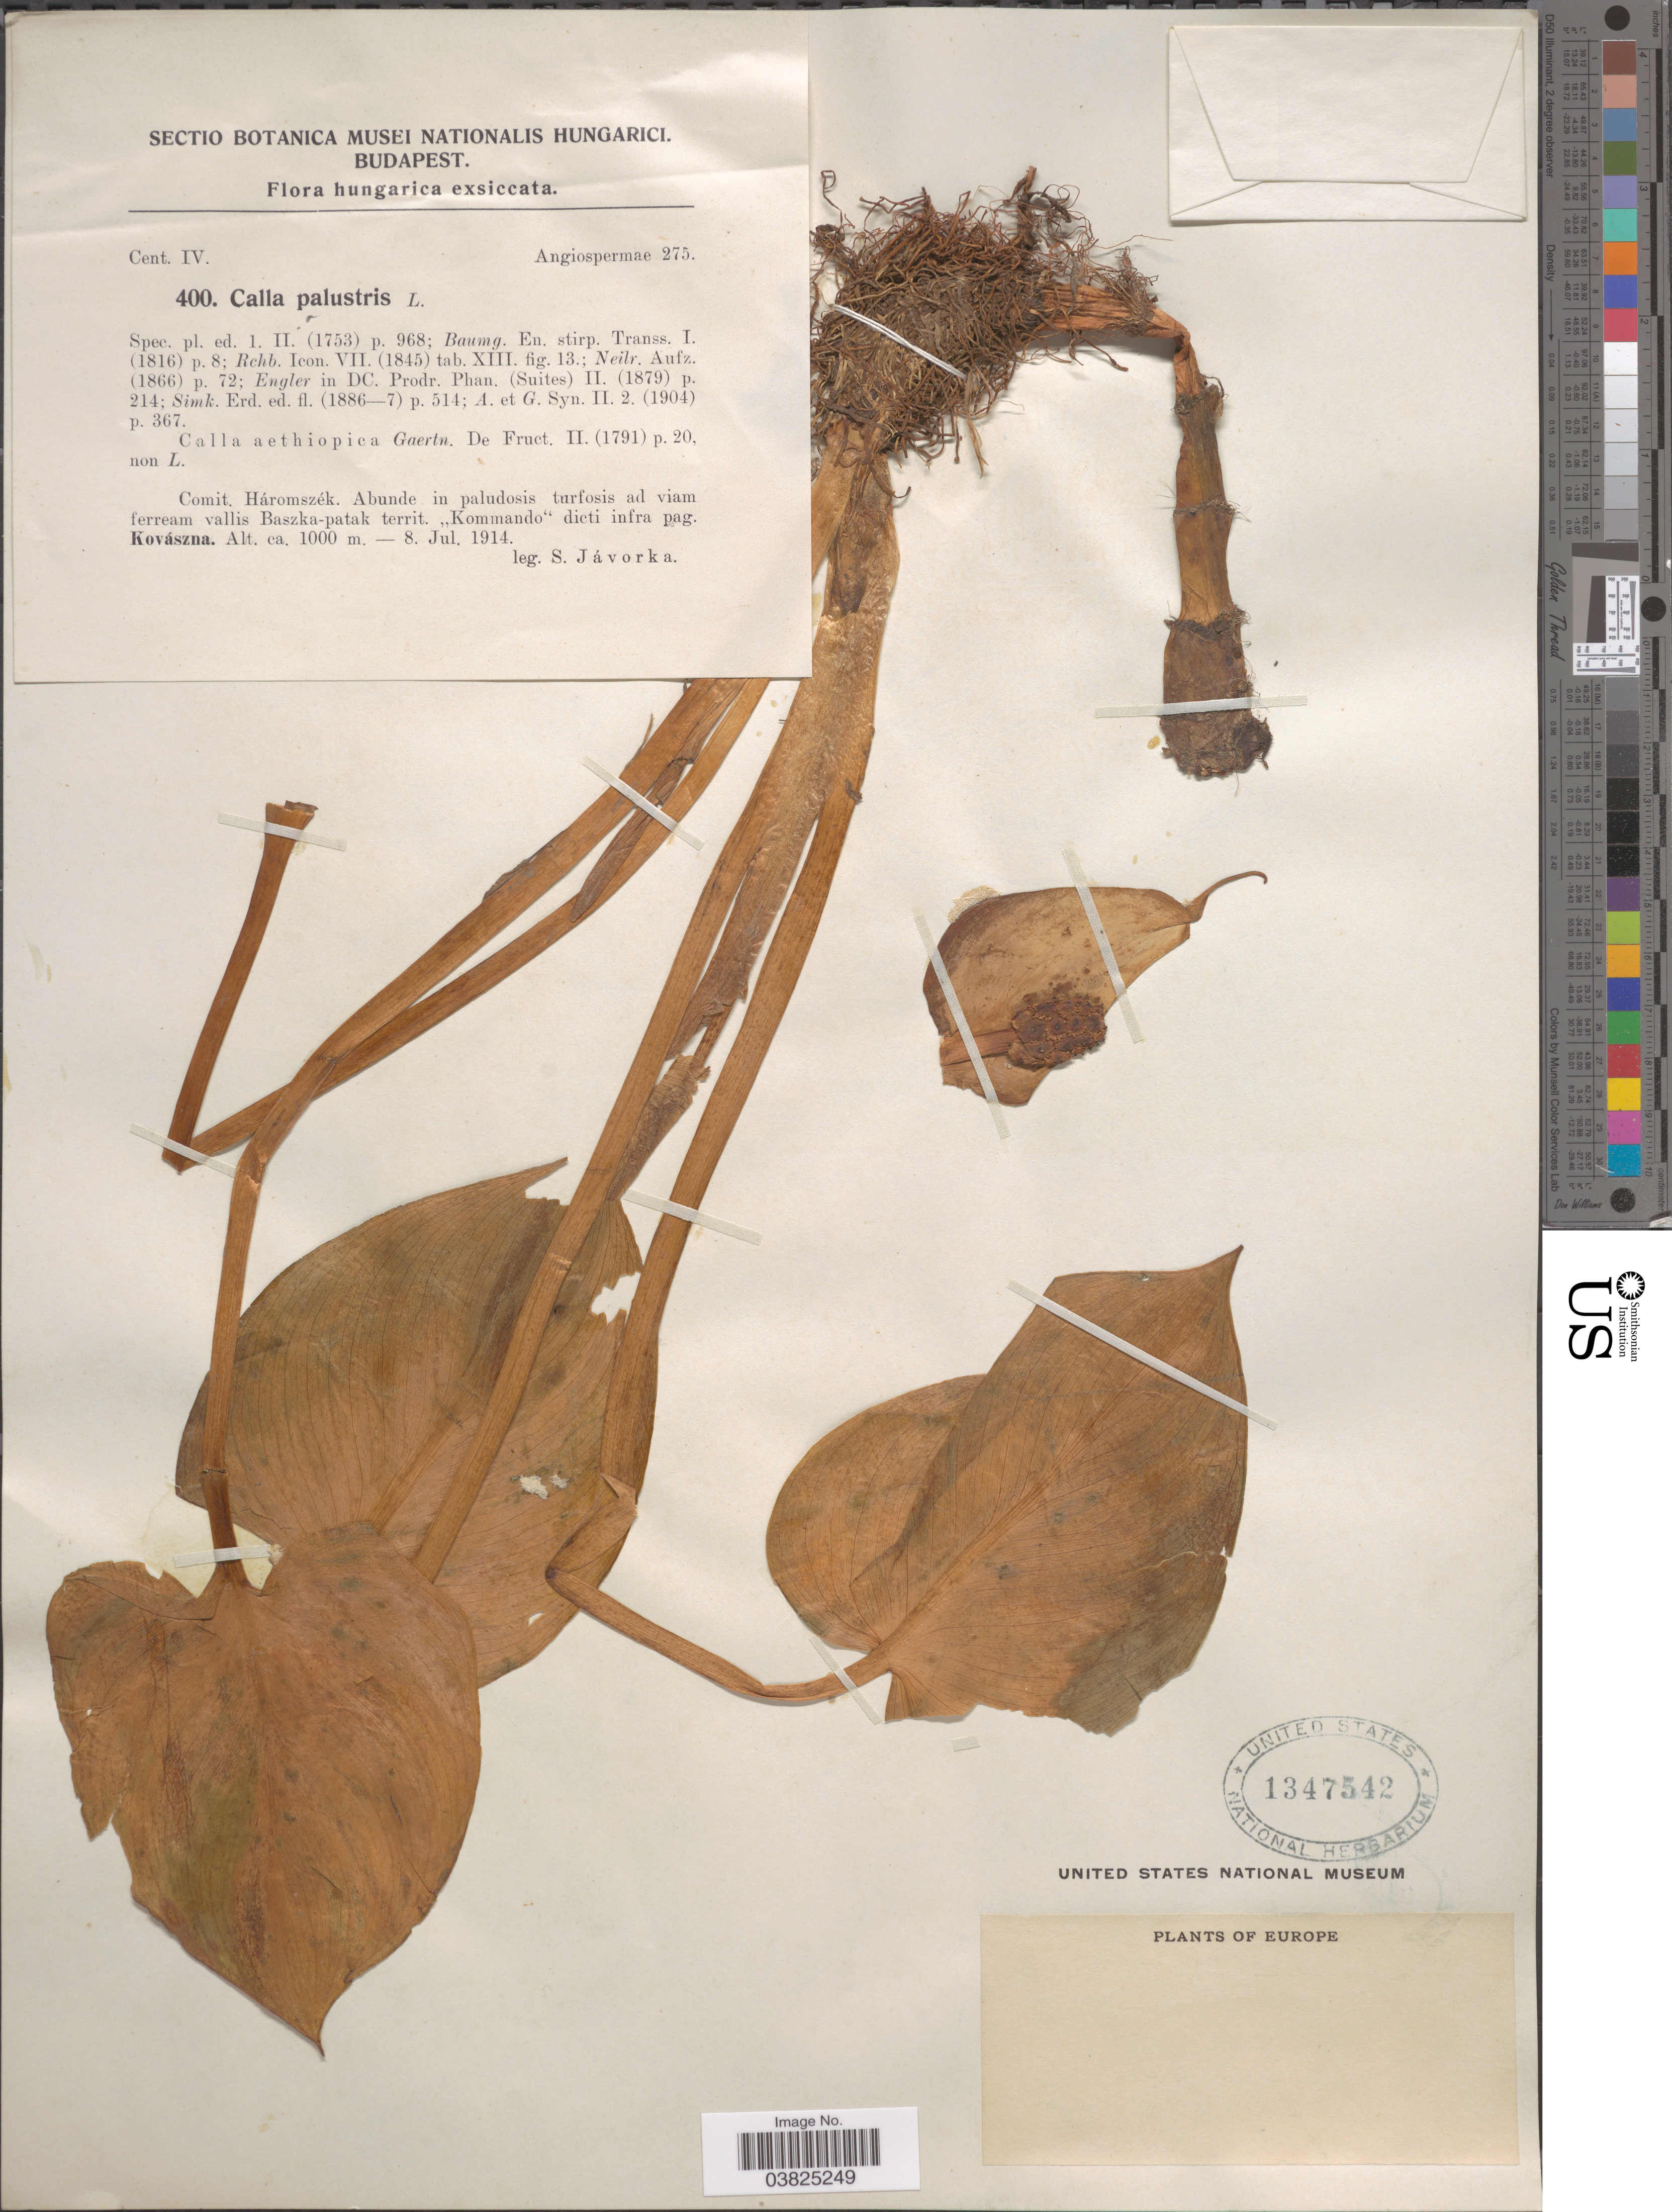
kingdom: Plantae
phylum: Tracheophyta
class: Liliopsida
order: Alismatales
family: Araceae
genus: Calla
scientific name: Calla palustris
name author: L.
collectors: S. Javorka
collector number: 400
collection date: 1914-07-08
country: Hungary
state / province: Budapest, Capital District of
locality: Comit. Háromszék. Abunde in paludosis turfosis ad viam ferream vallis Baszka-patak territ. ,,Kommando' dicti infra pag. Kovászna.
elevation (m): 1000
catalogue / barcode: US 1347542